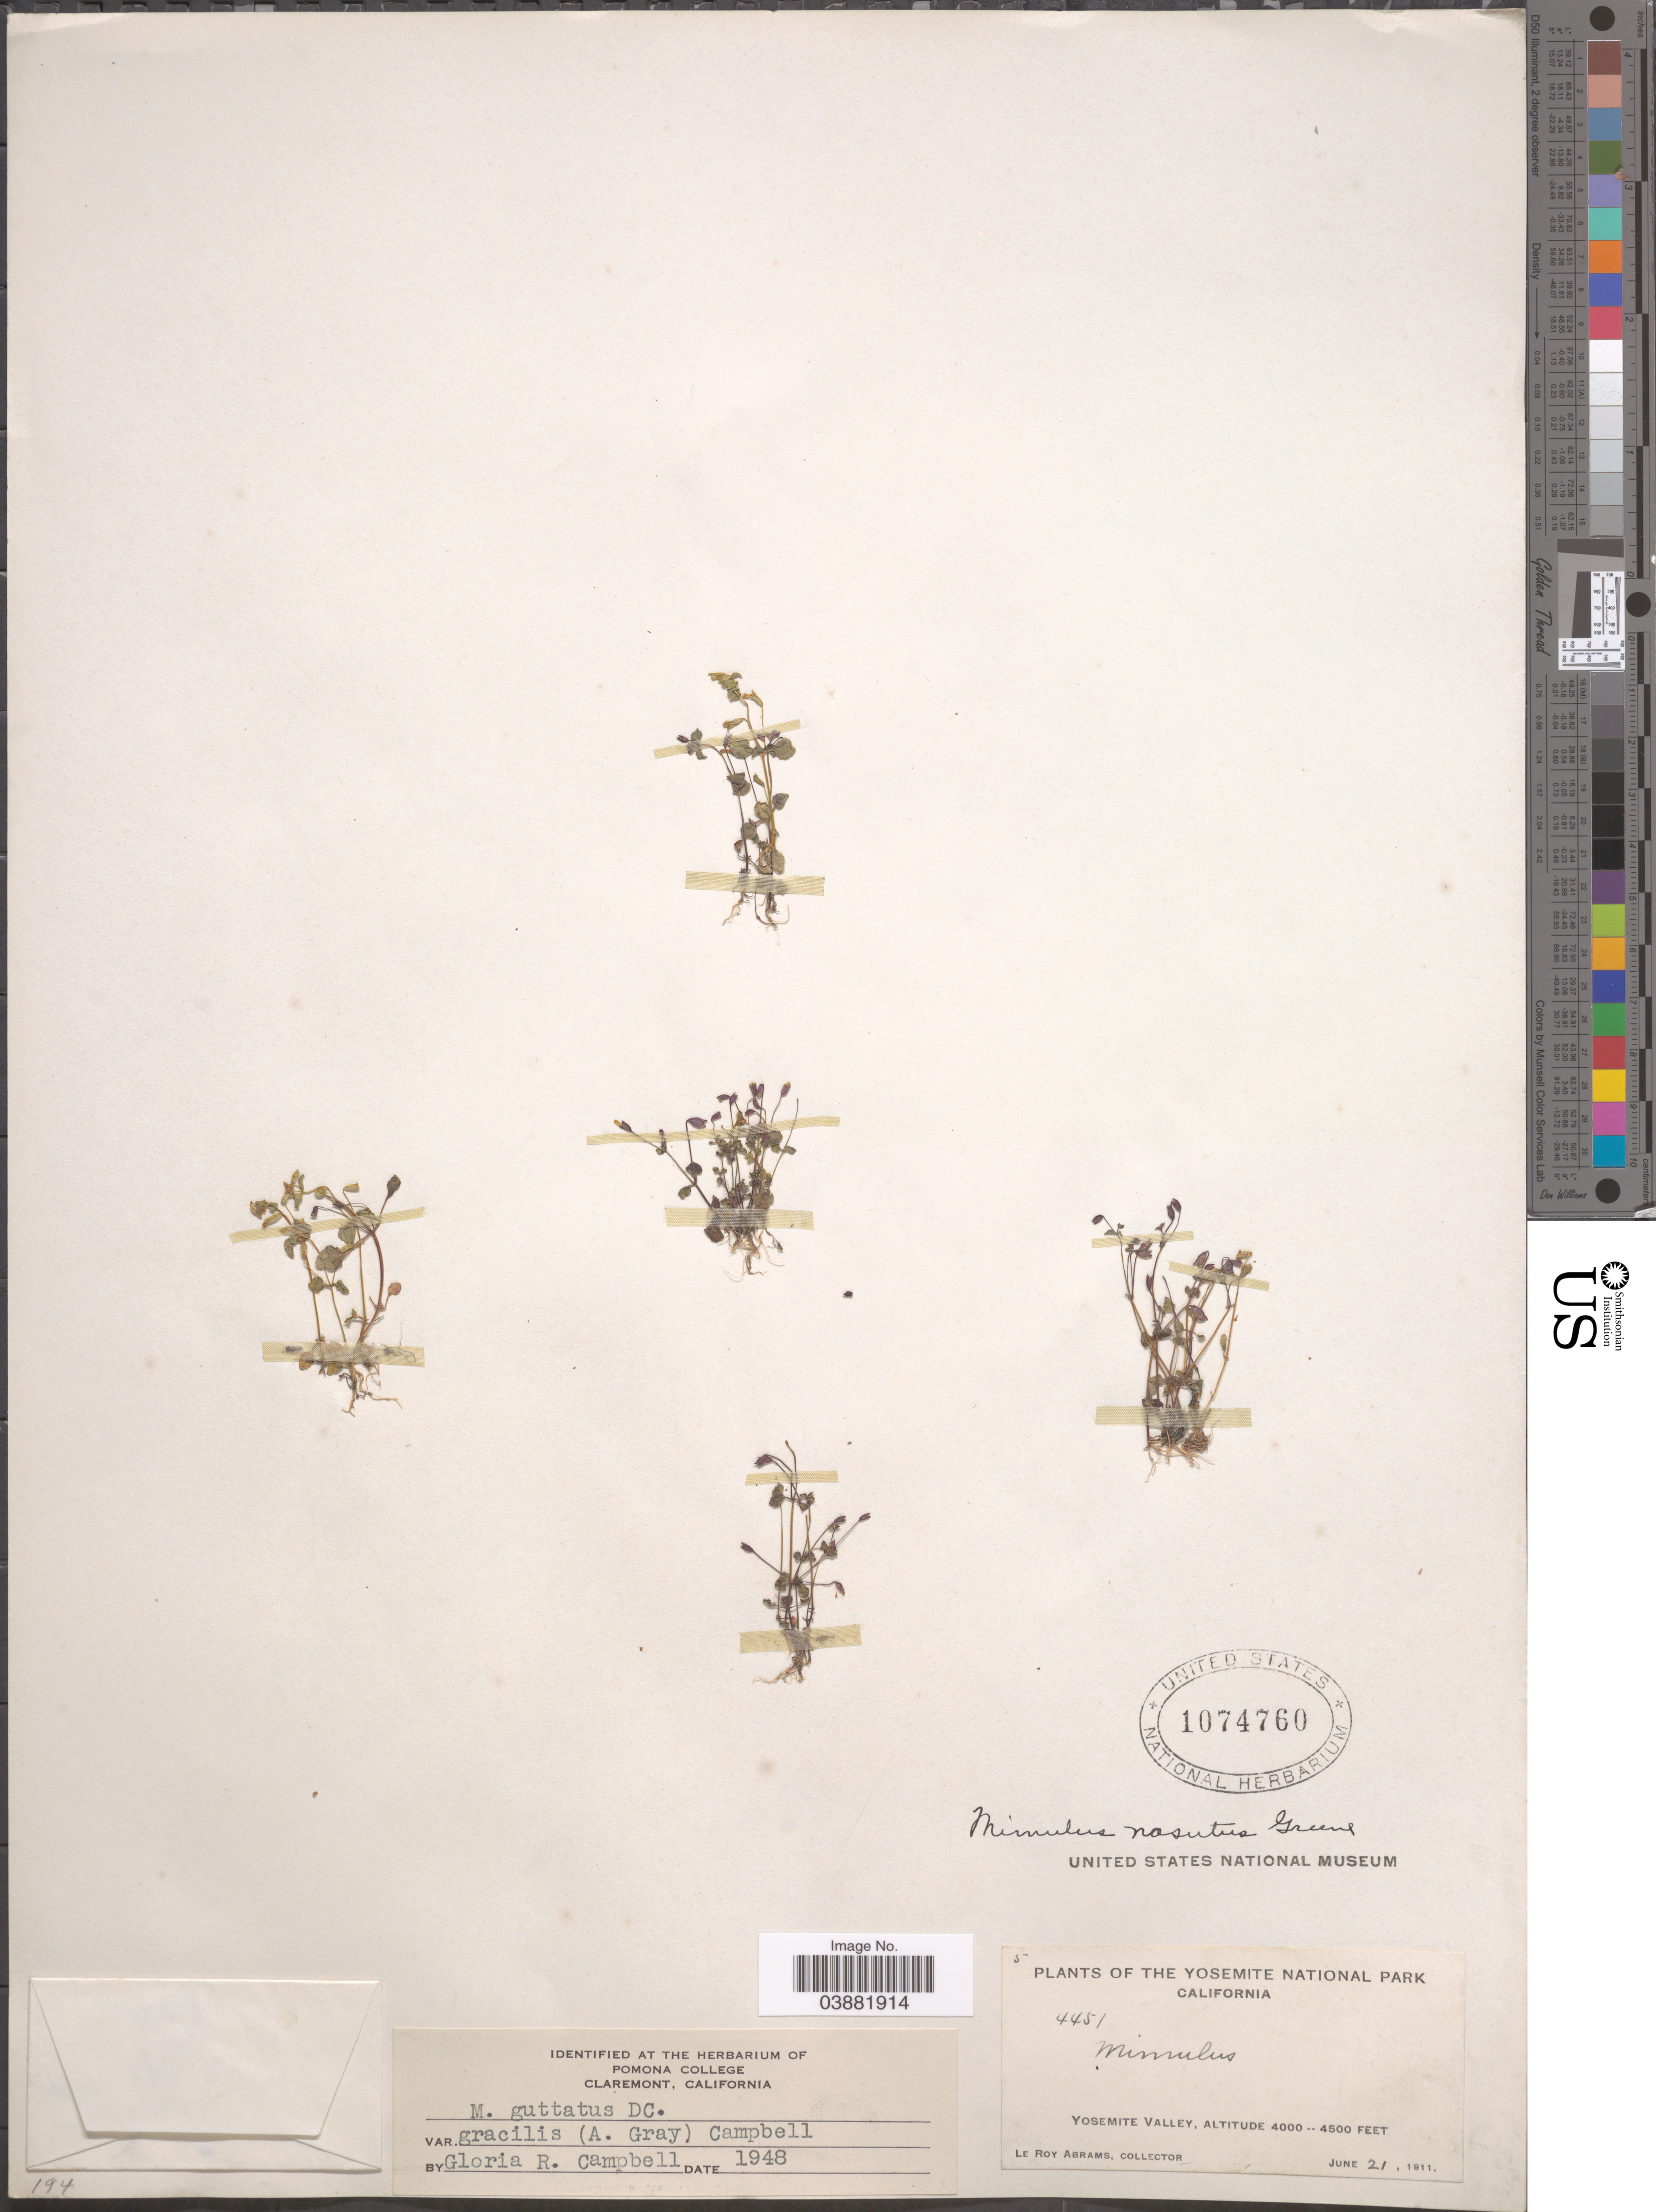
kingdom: Plantae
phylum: Tracheophyta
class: Magnoliopsida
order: Lamiales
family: Phrymaceae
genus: Mimulus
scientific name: Mimulus guttatus var. gracilis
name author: (A. Gray) G.R. Campb.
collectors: L. Abrams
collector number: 4451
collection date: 1911-06-21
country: United States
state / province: California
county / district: Mariposa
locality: Yosemite National Park. Yosemite Valley.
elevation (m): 1219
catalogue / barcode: US 1074760